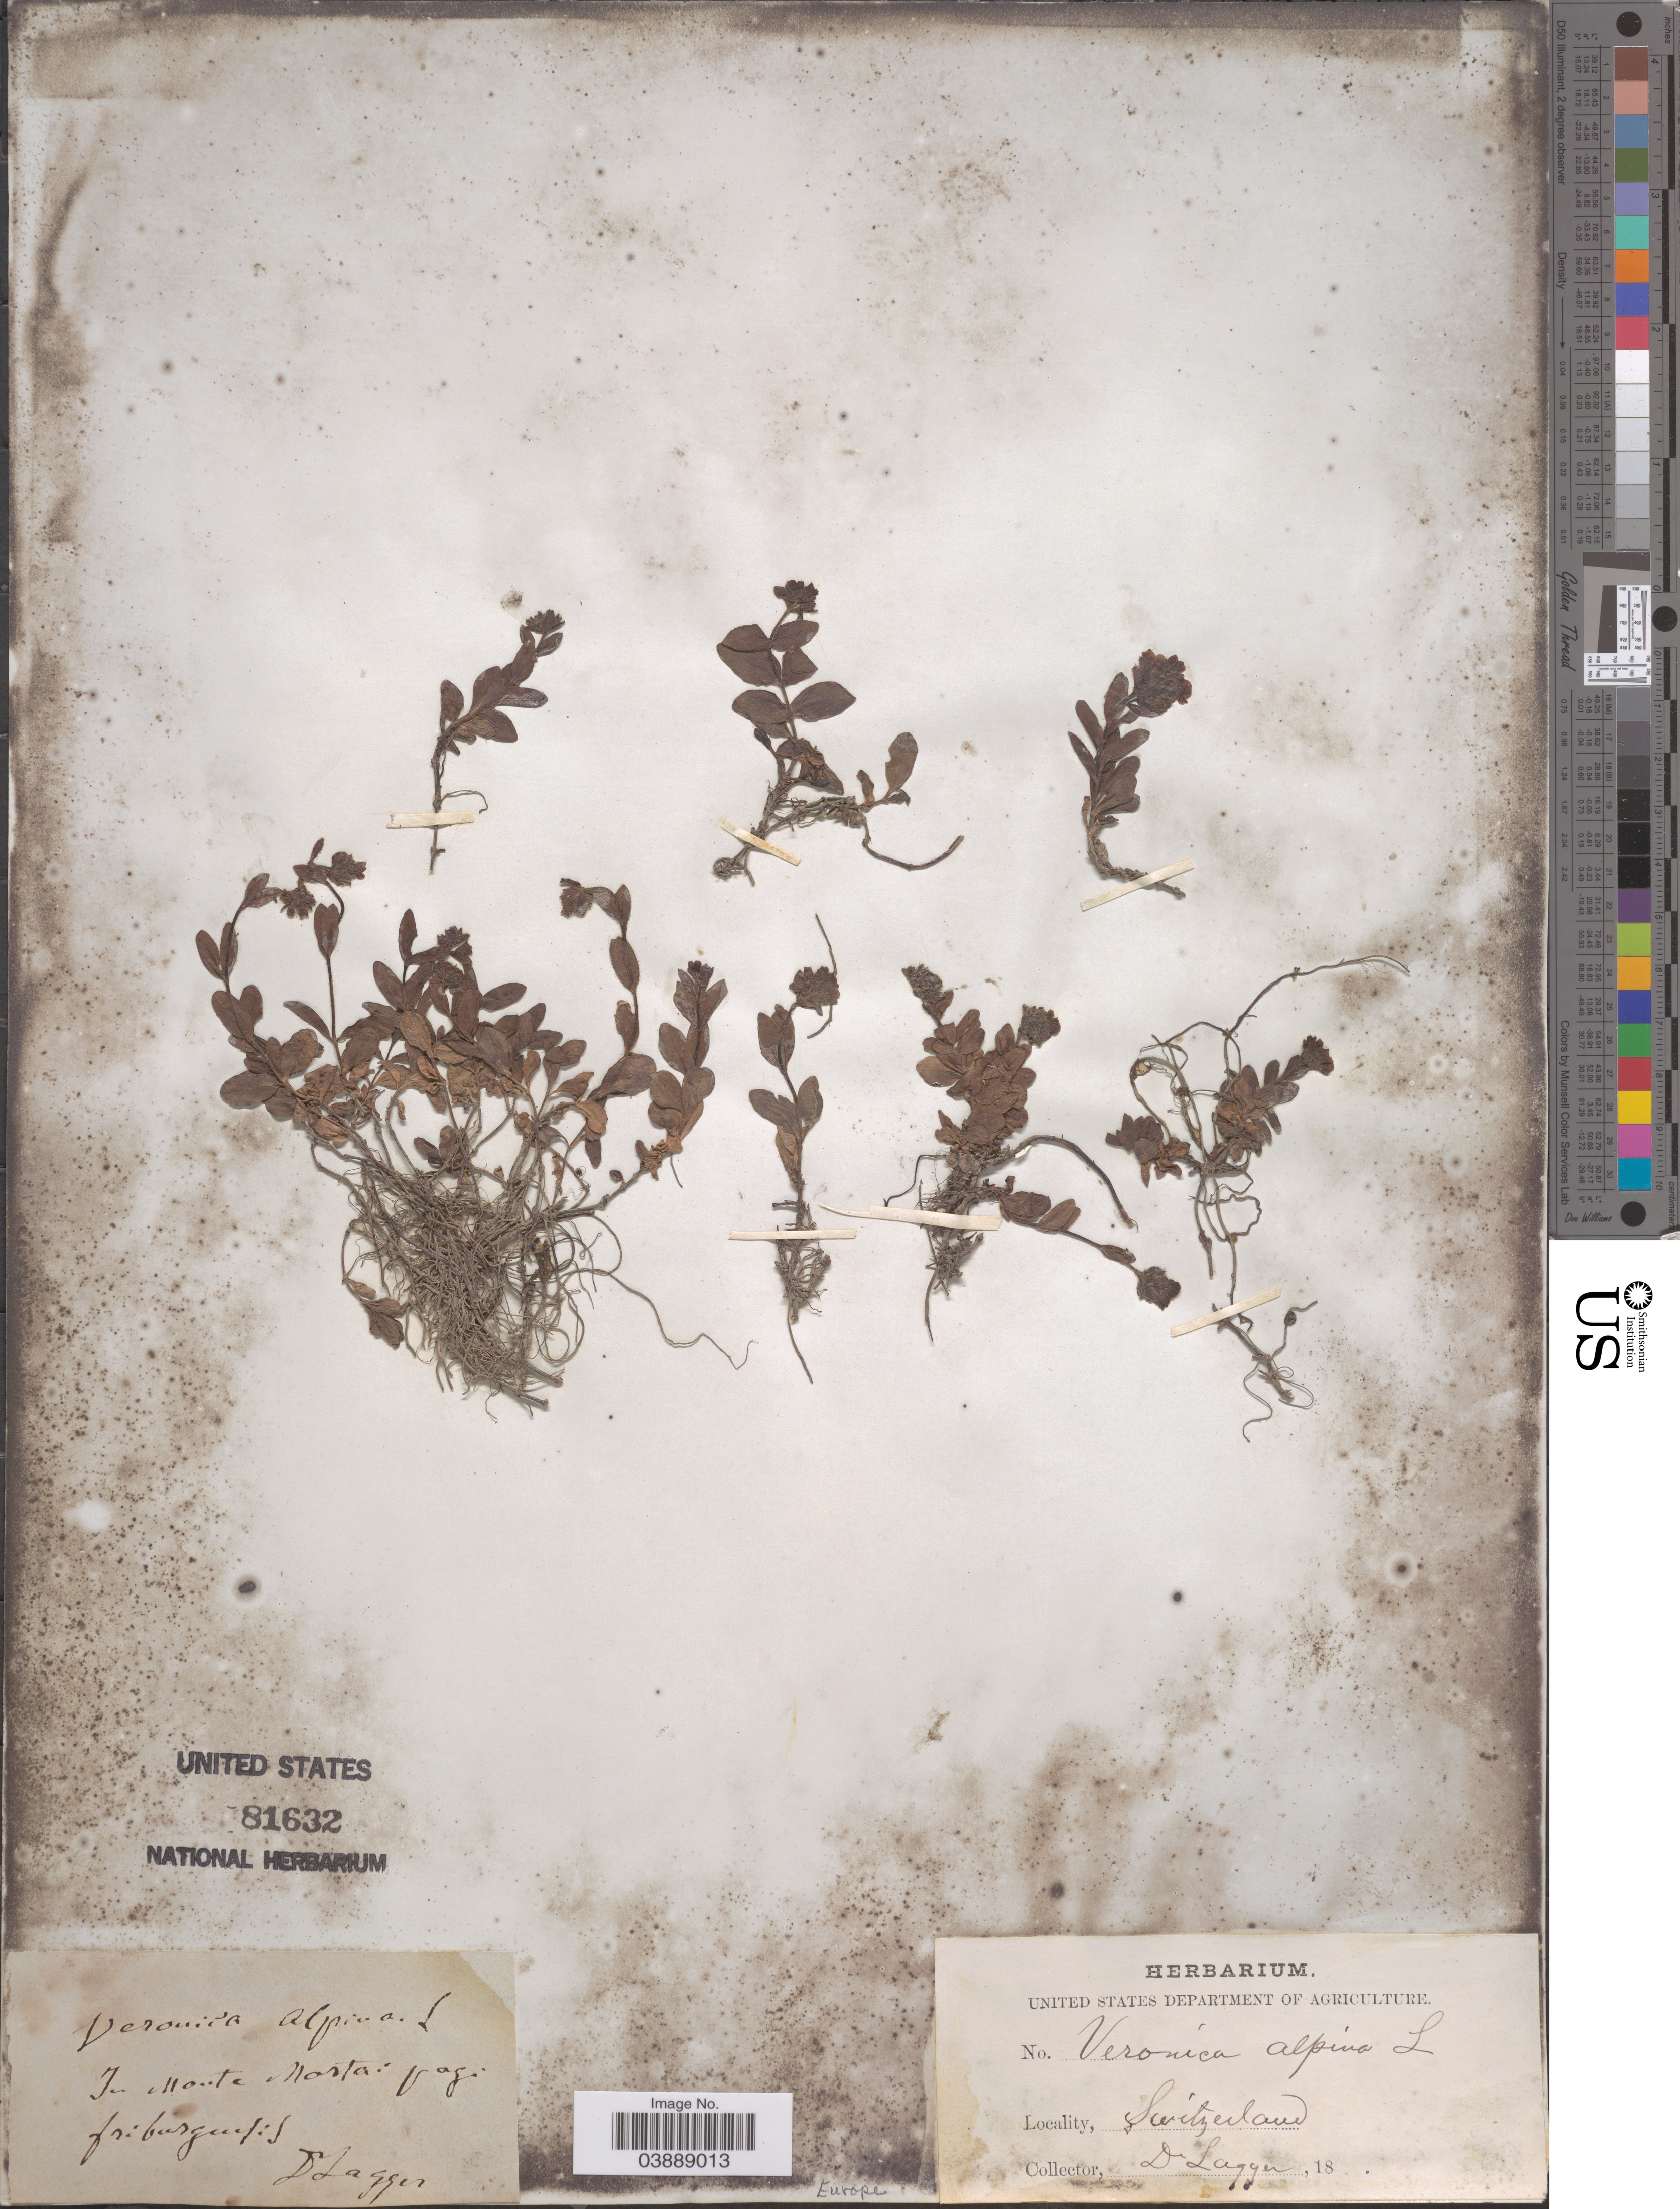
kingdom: Plantae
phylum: Tracheophyta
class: Magnoliopsida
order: Lamiales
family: Plantaginaceae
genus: Veronica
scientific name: Veronica alpina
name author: L.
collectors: F. J. Lagger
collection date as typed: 18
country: Switzerland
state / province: Fribourg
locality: In monte Morta pagi friburgensis.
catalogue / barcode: US 81632